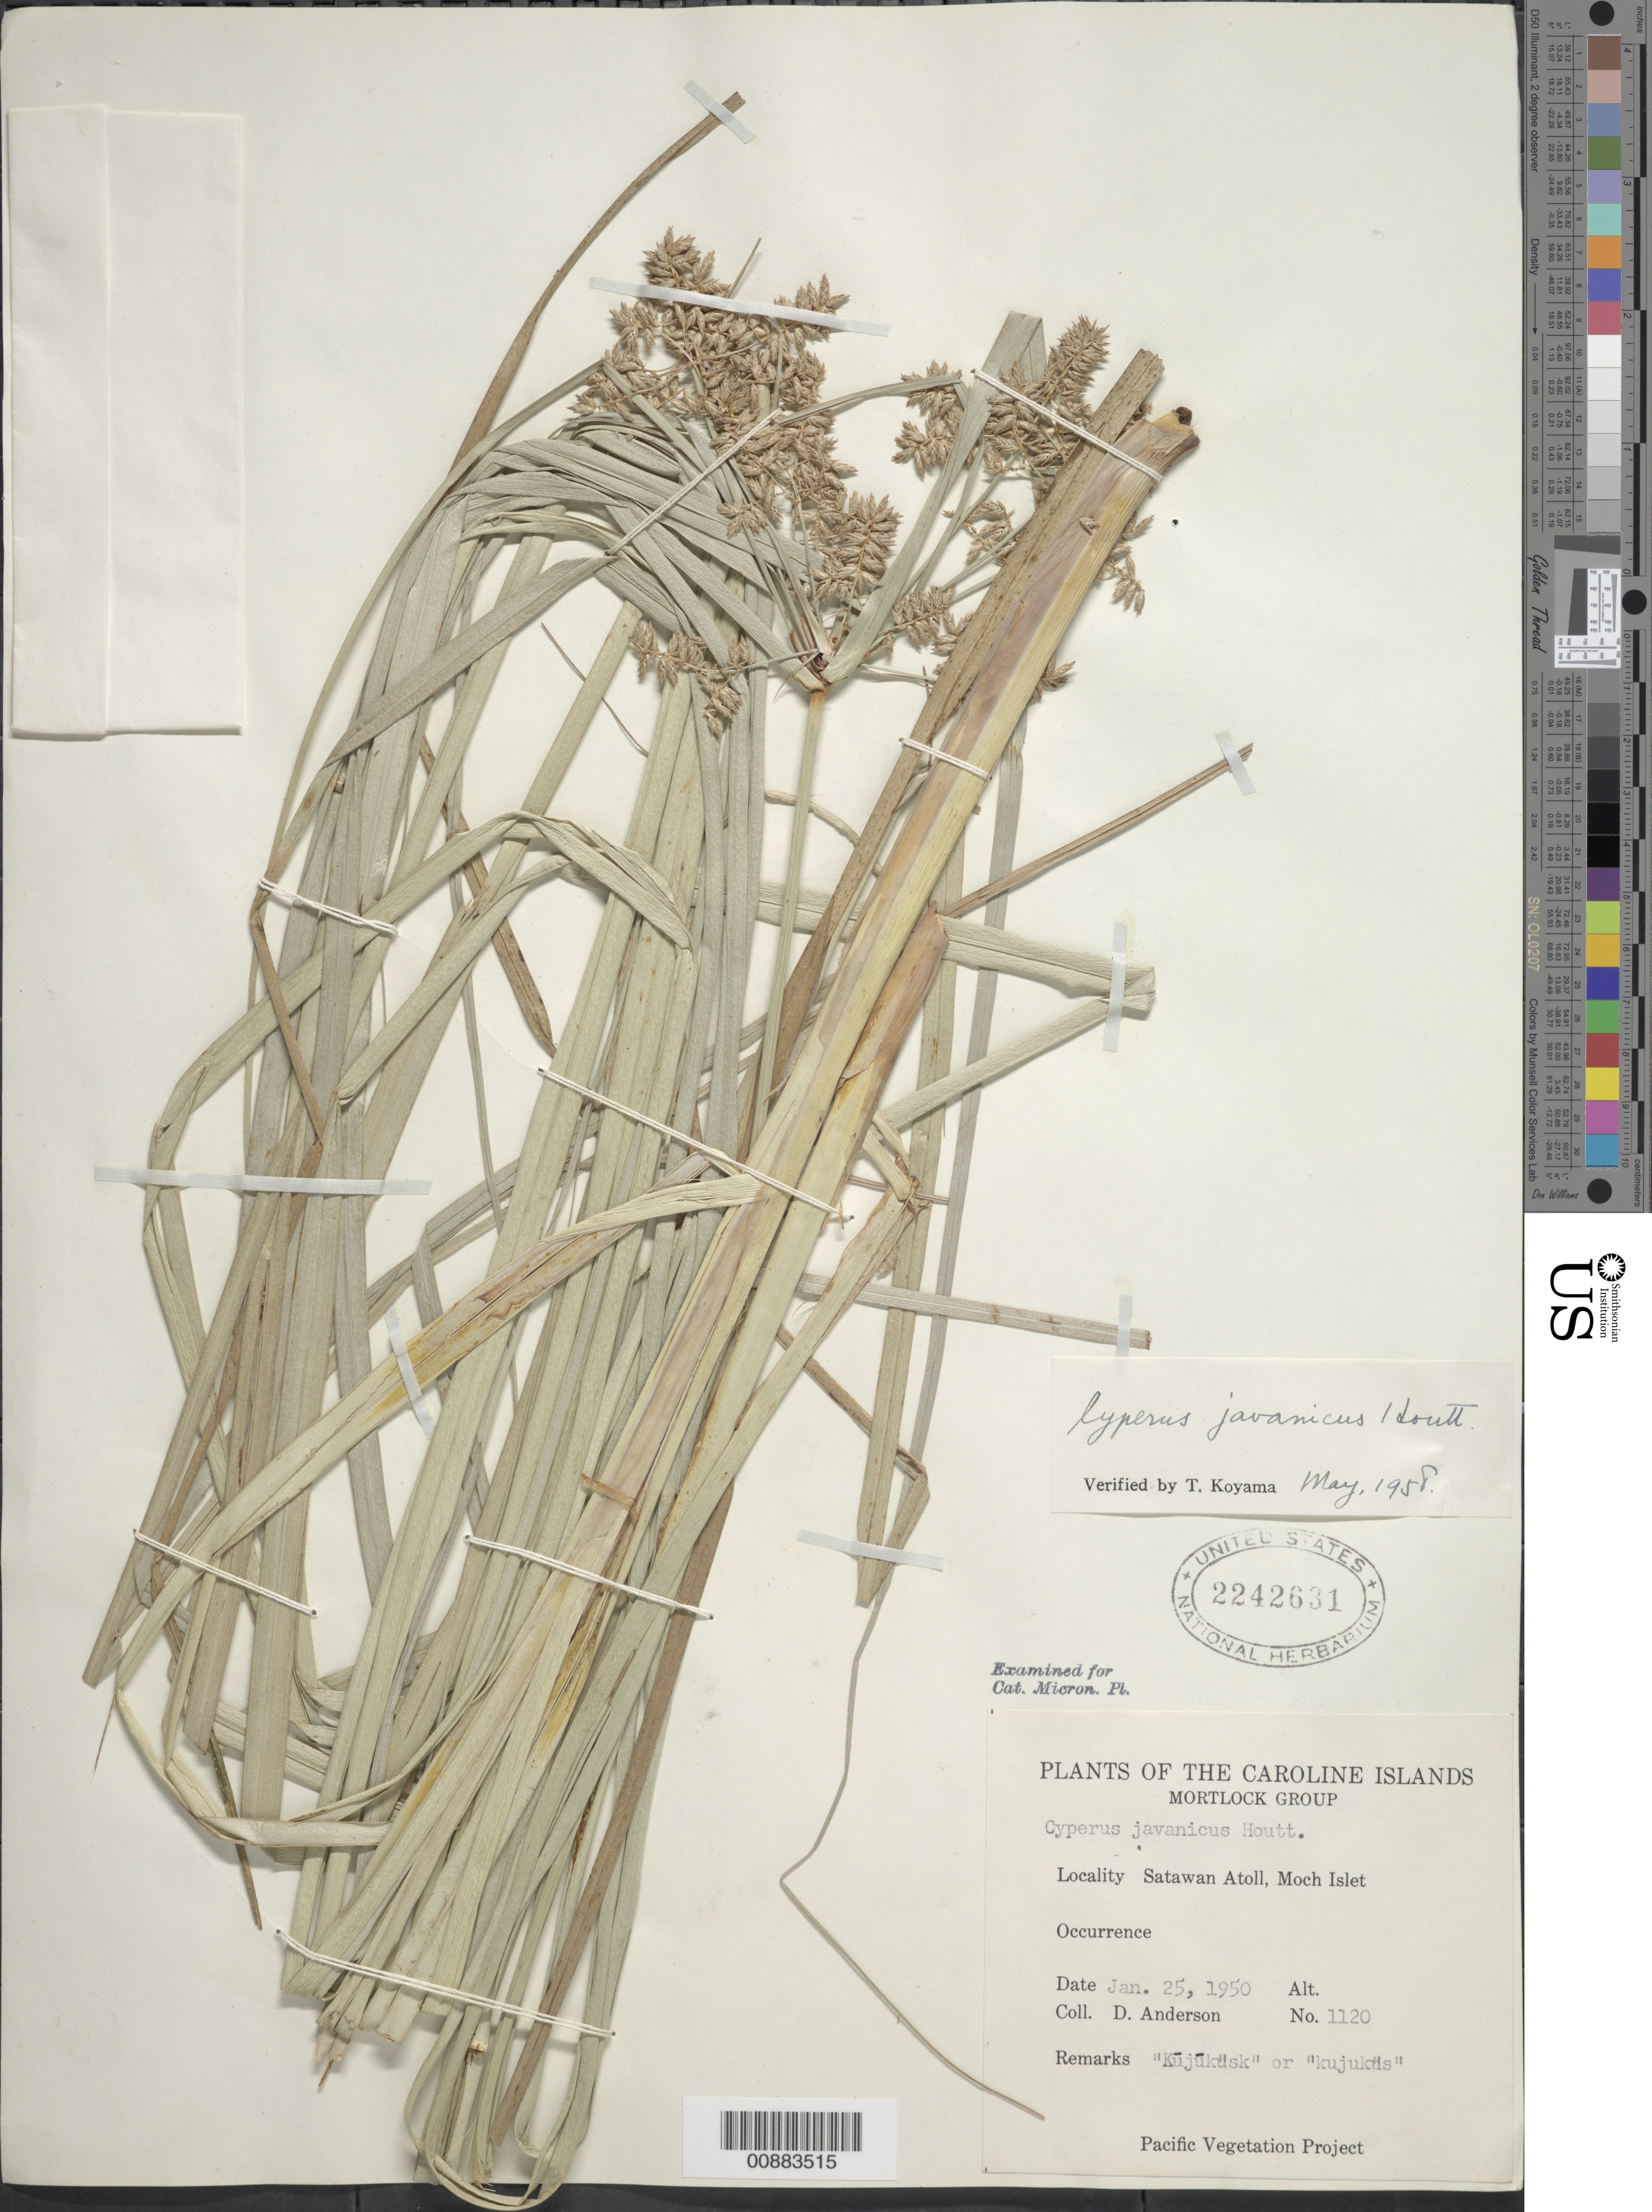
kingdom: Plantae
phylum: Tracheophyta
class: Liliopsida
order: Poales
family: Cyperaceae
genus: Cyperus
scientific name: Cyperus javanicus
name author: Houtt.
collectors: D. Anderson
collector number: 1120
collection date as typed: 25 Jan 1950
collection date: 1950-01-25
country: Micronesia, Federated States of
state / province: Truk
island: Satawan Atoll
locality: Moch Inlet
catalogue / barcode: US 2242631